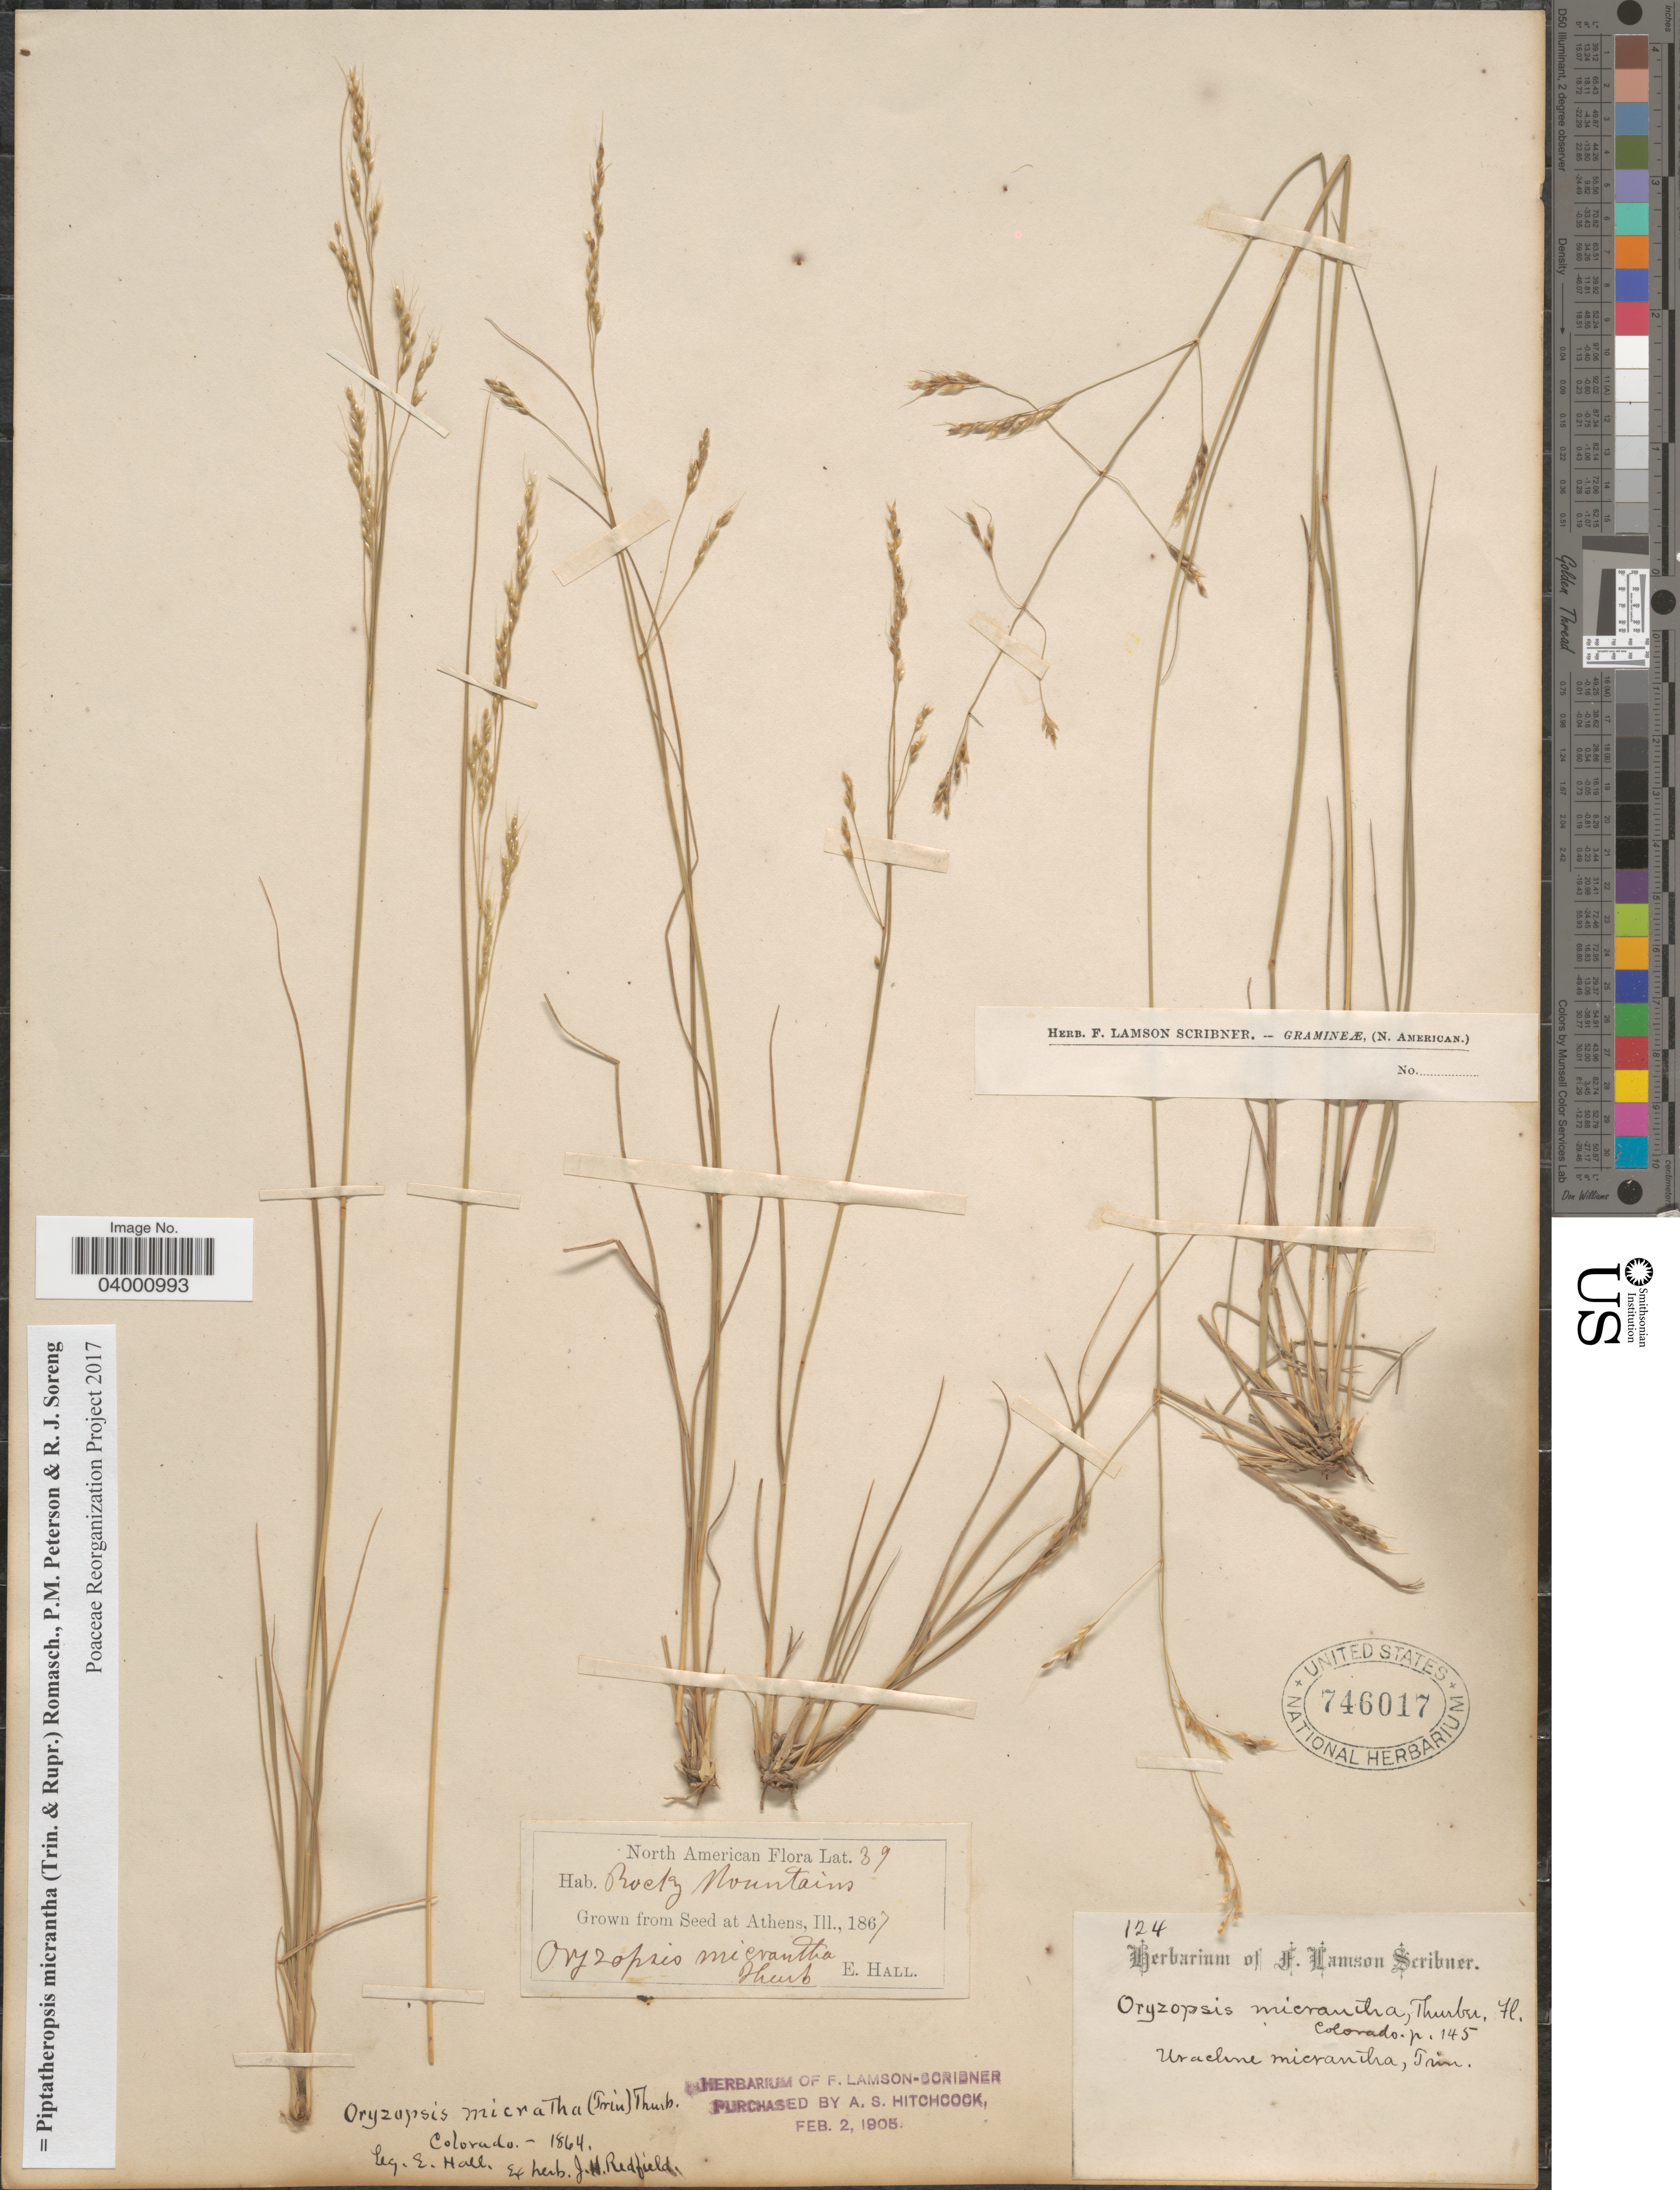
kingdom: Plantae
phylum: Tracheophyta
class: Liliopsida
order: Poales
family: Poaceae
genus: Piptatheropsis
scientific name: Piptatheropsis micrantha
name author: (Trin. & Rupr.) Romasch.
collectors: E. Hall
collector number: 124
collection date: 1864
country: United States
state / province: Colorado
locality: Rocky Mountains.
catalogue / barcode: US 746017